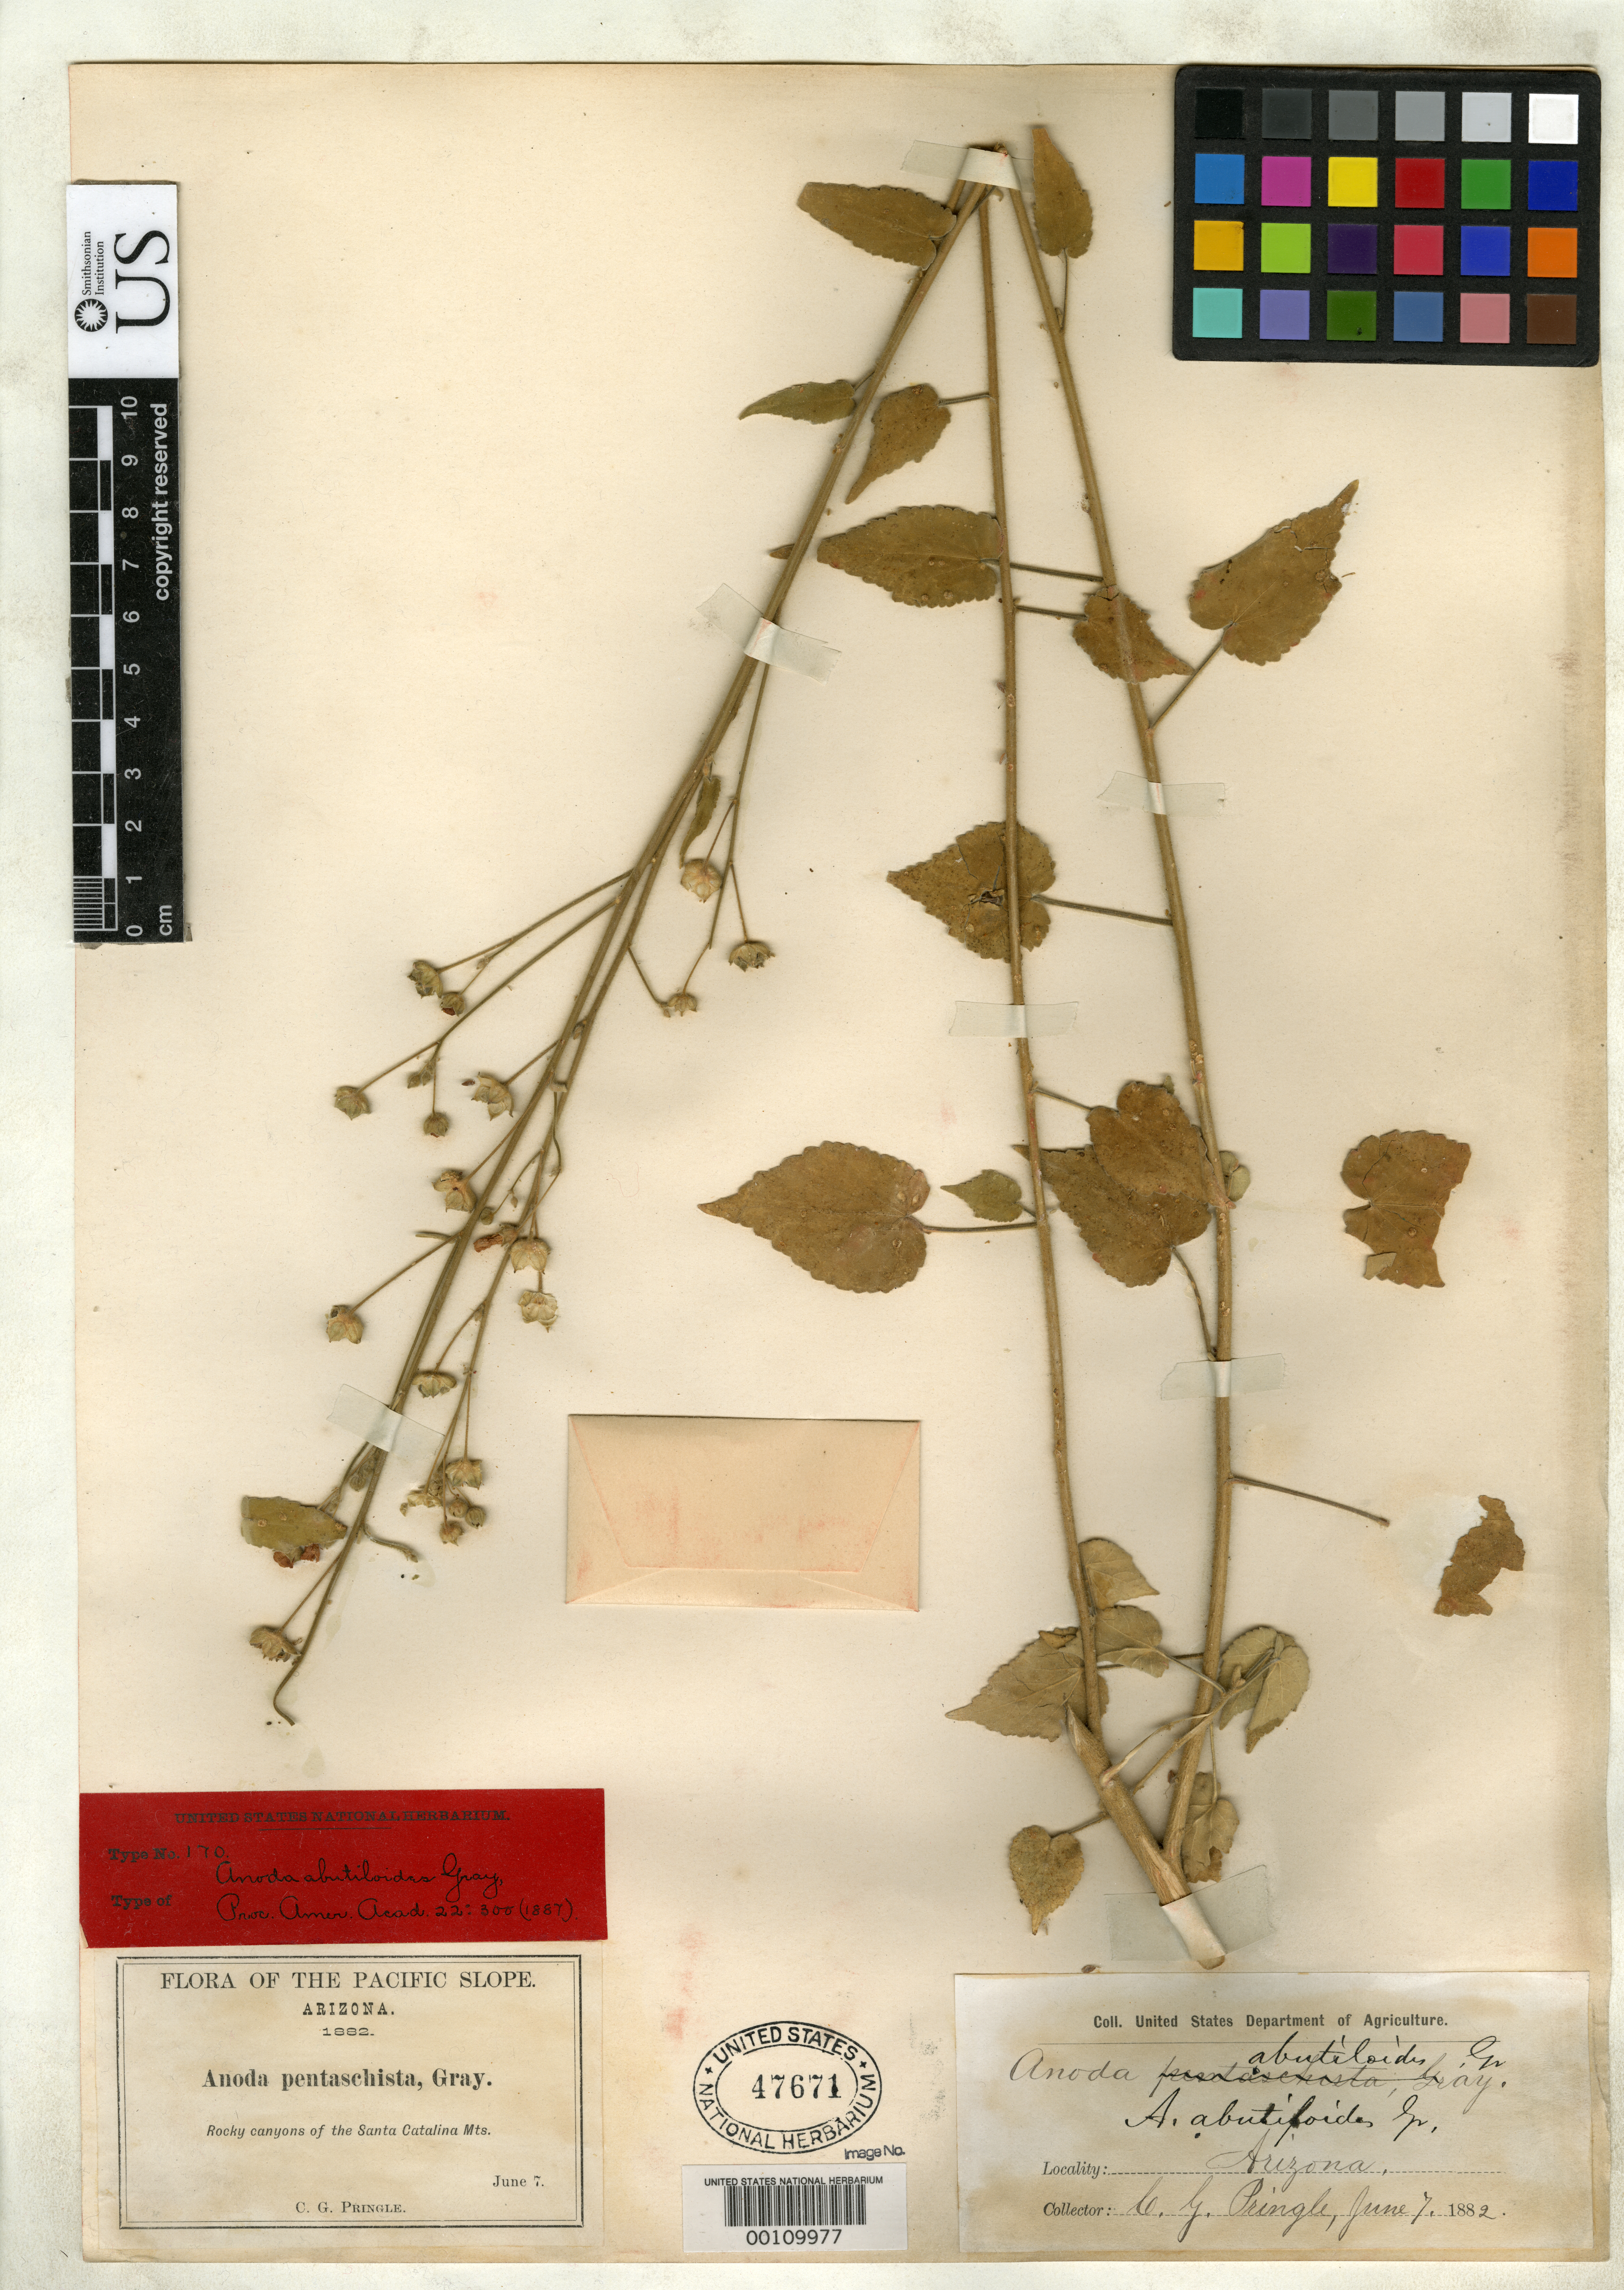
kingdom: Plantae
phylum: Tracheophyta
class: Magnoliopsida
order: Malvales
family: Malvaceae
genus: Anoda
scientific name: Anoda abutiloides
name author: A. Gray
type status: Type Collection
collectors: C. G. Pringle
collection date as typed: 07 Jun 1882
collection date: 1882-06-07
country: United States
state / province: Arizona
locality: Santa Catalina Mountains.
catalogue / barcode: US 47671